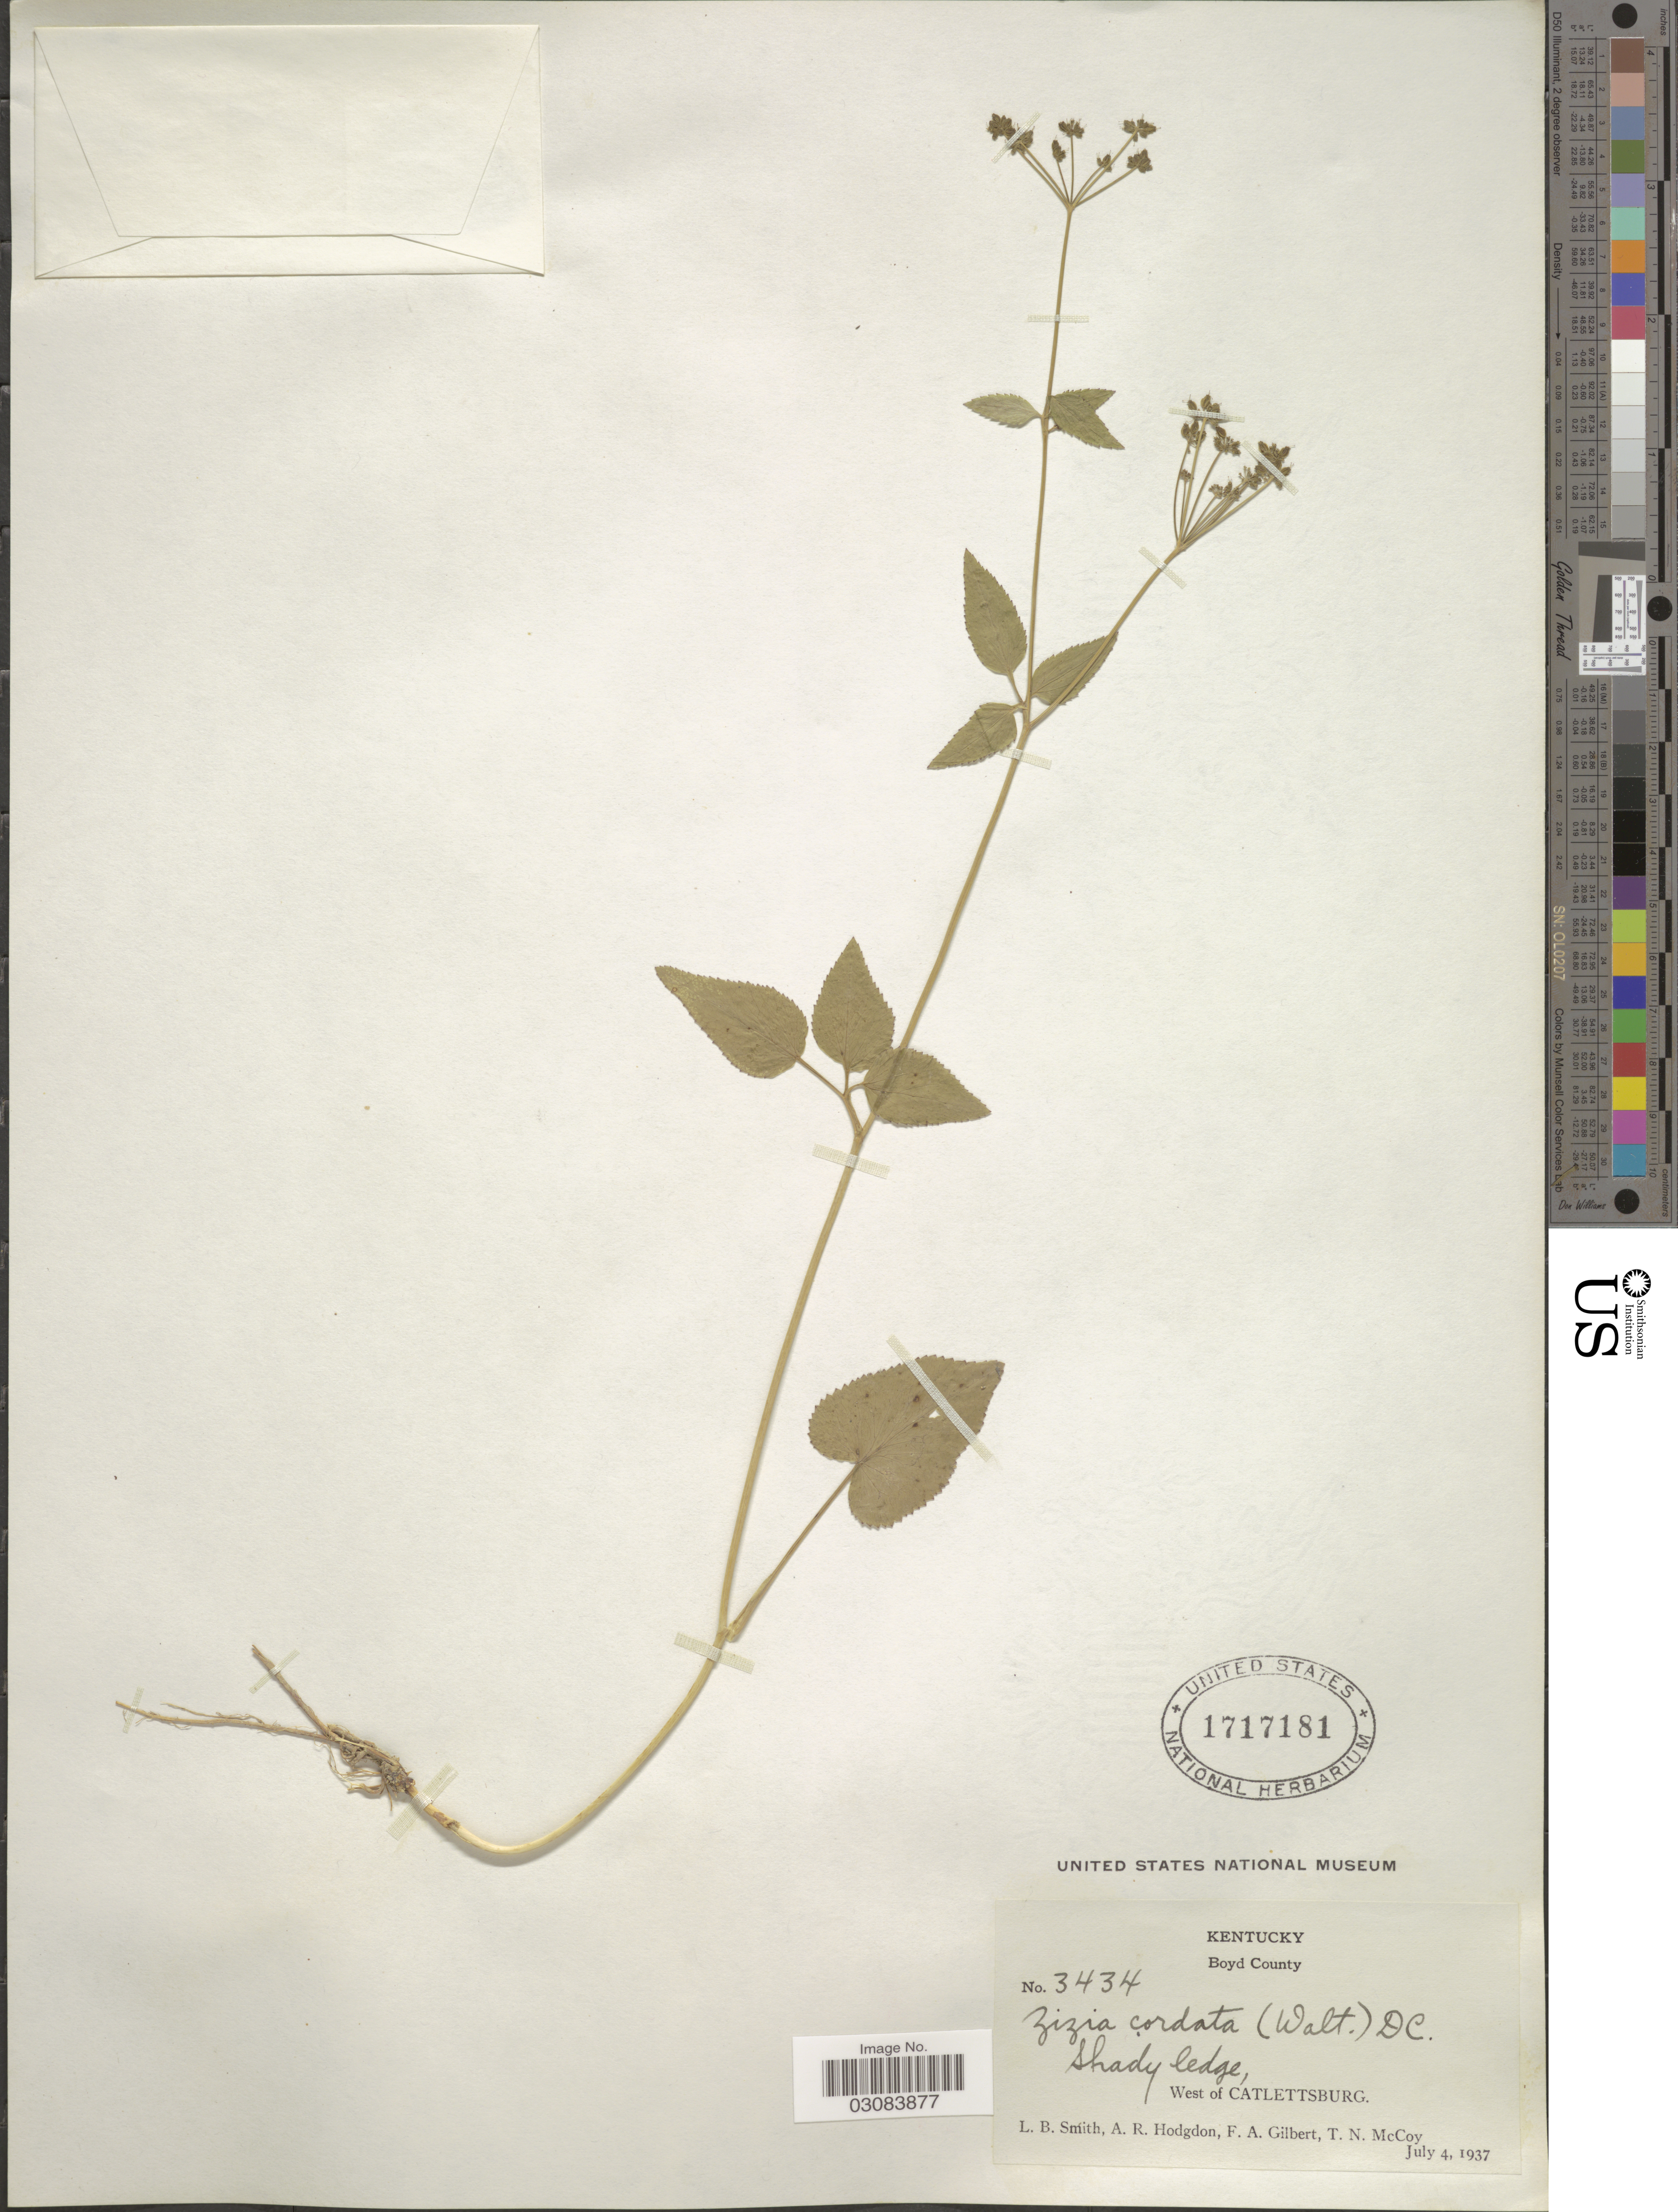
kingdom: Plantae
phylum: Tracheophyta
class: Magnoliopsida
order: Apiales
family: Apiaceae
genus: Zizia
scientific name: Zizia aptera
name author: (A. Gray) Fernald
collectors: L. Smith, A. R. Hodgdon, F. A. Gilbert & T. N. McCoy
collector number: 3434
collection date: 1937-07-04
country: United States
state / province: Kentucky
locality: Boyd County. Shady ledge, West of Catlettsburg.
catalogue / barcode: US 1717181